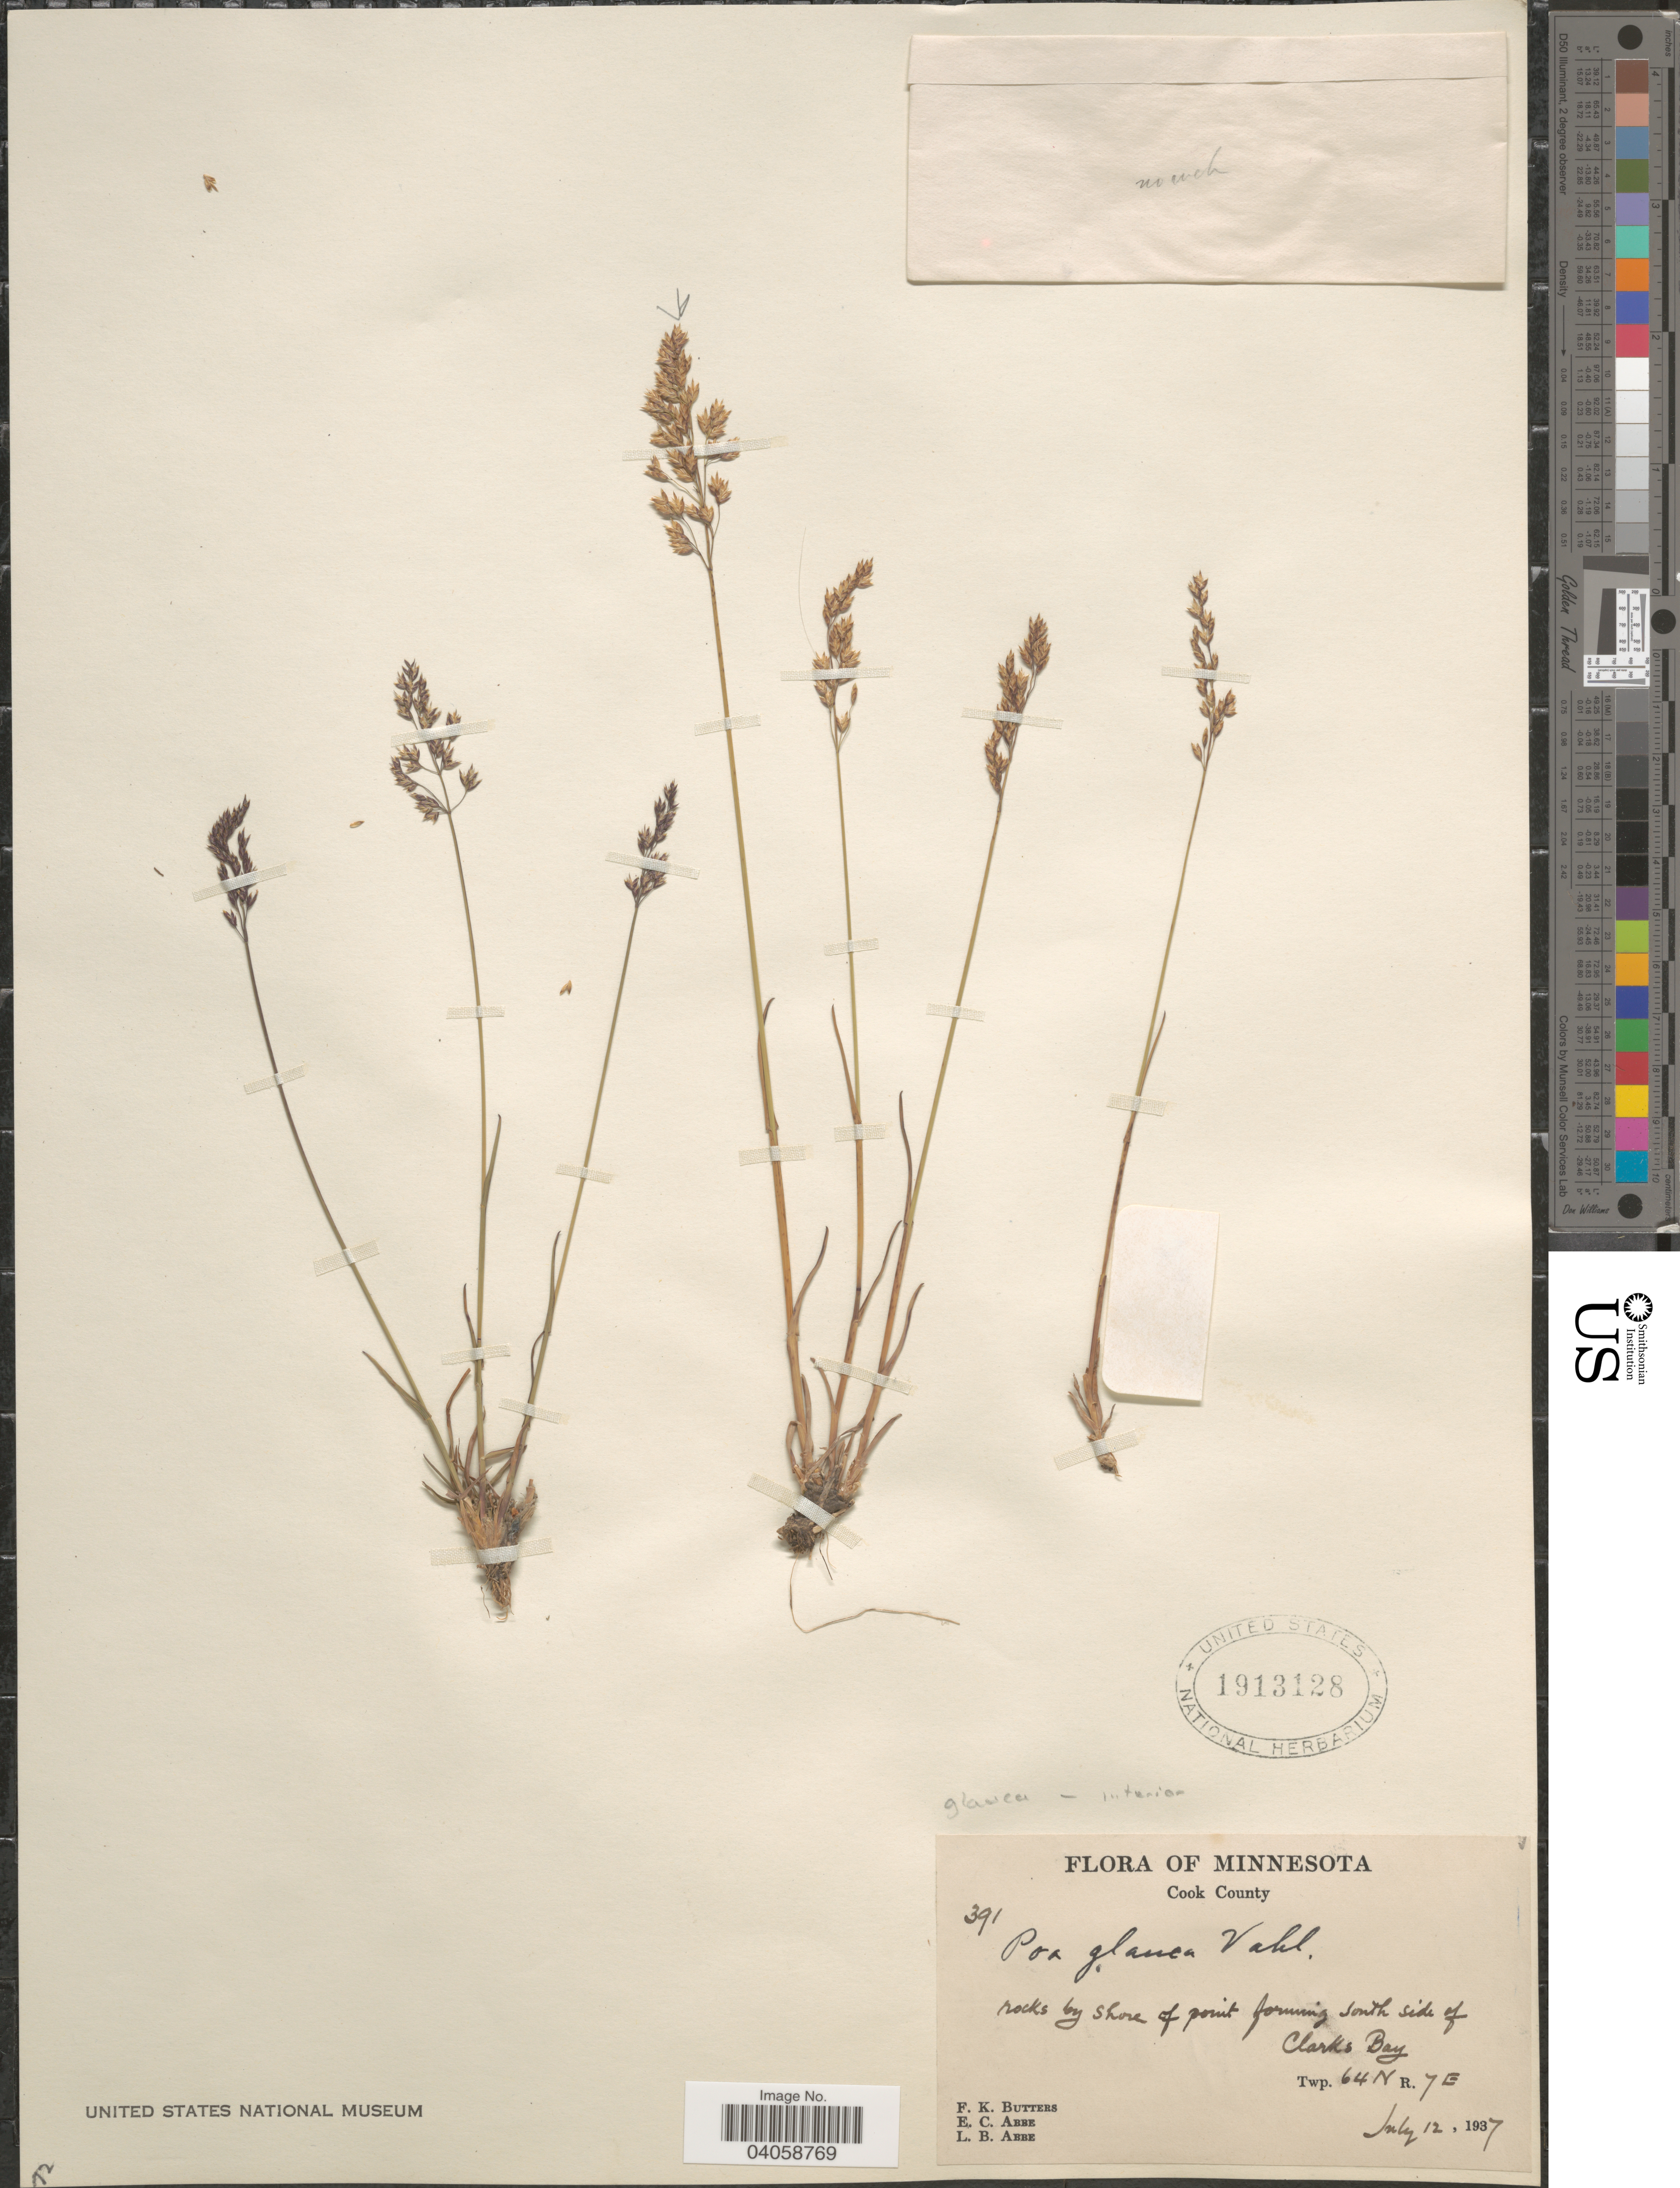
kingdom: Plantae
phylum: Tracheophyta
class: Liliopsida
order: Poales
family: Poaceae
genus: Poa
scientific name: Poa glauca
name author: Vahl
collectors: F. K. Butters, E. C. Abbe & L. B. Abbe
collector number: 391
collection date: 1937-07-12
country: United States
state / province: Minnesota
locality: Cook County. Rocks by shore of point forming South side of Clarks Bay. Twp. 64N R. 7 E.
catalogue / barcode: US 1913128